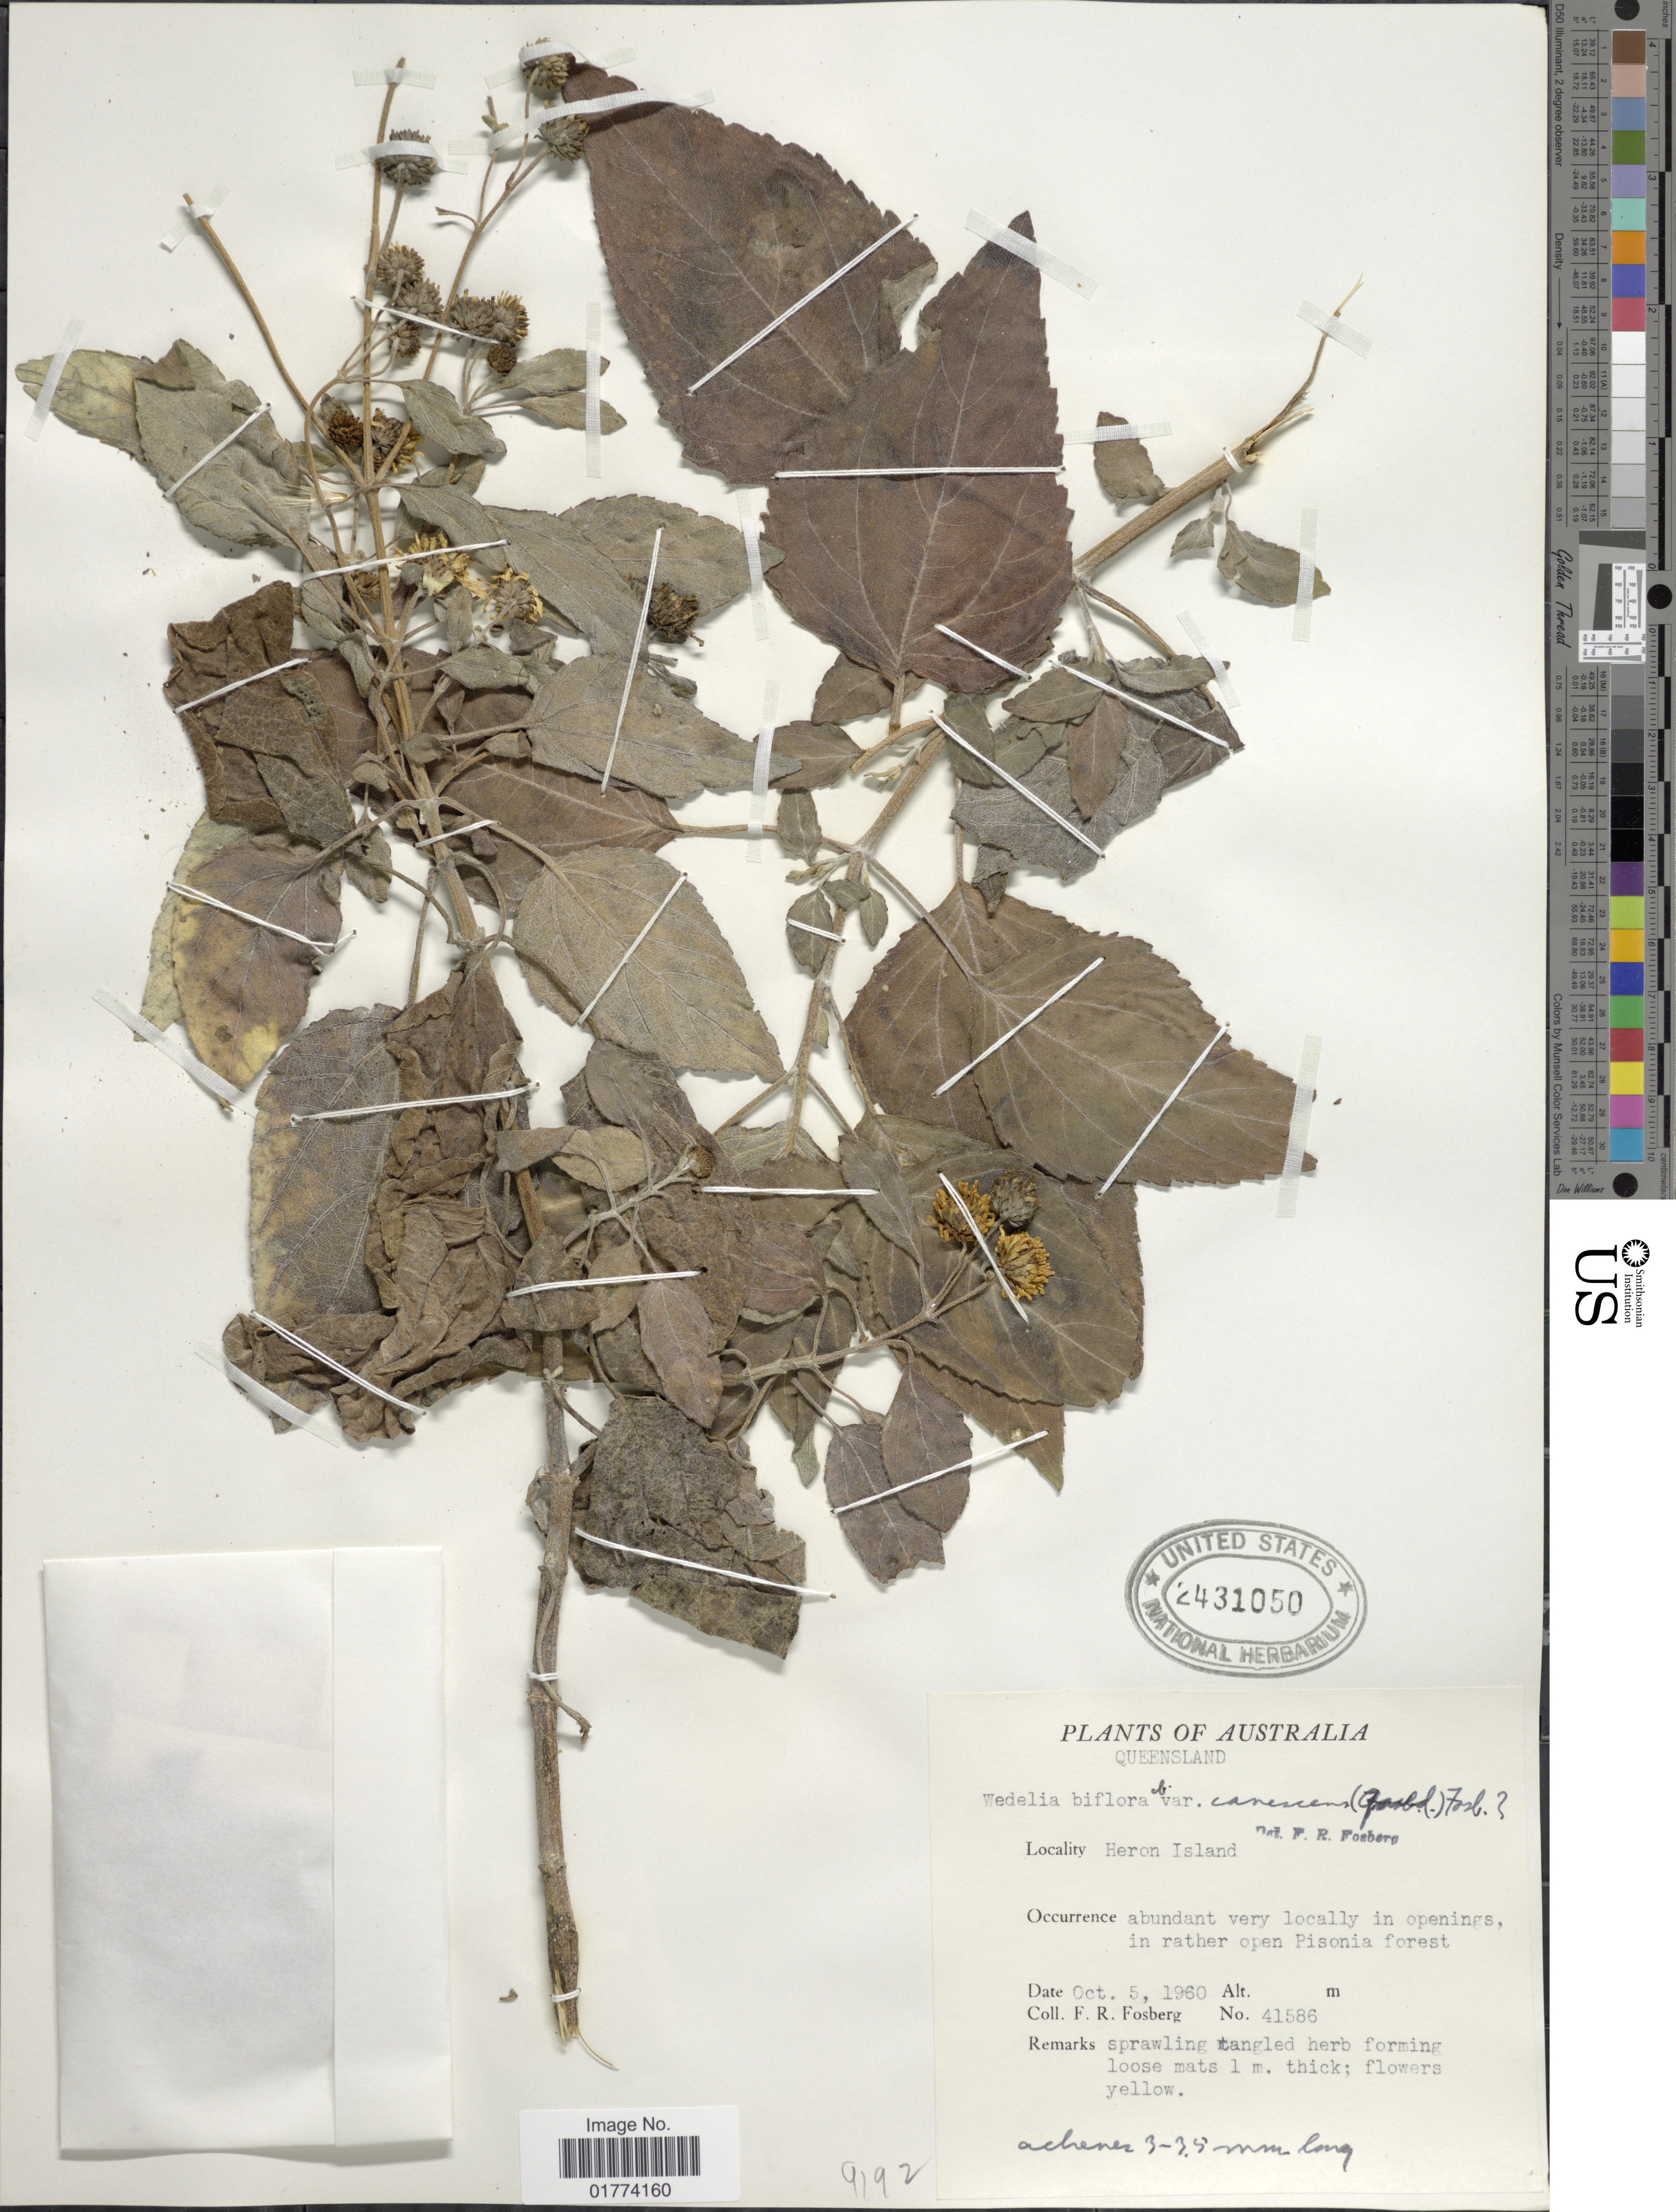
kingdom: Plantae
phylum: Tracheophyta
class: Magnoliopsida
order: Asterales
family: Asteraceae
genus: Wollastonia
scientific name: Wollastonia biflora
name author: (L.) DC.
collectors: F. R. Fosberg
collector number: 41586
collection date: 1960-10-05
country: Australia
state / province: Queensland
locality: Heron Island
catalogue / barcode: US 2431050